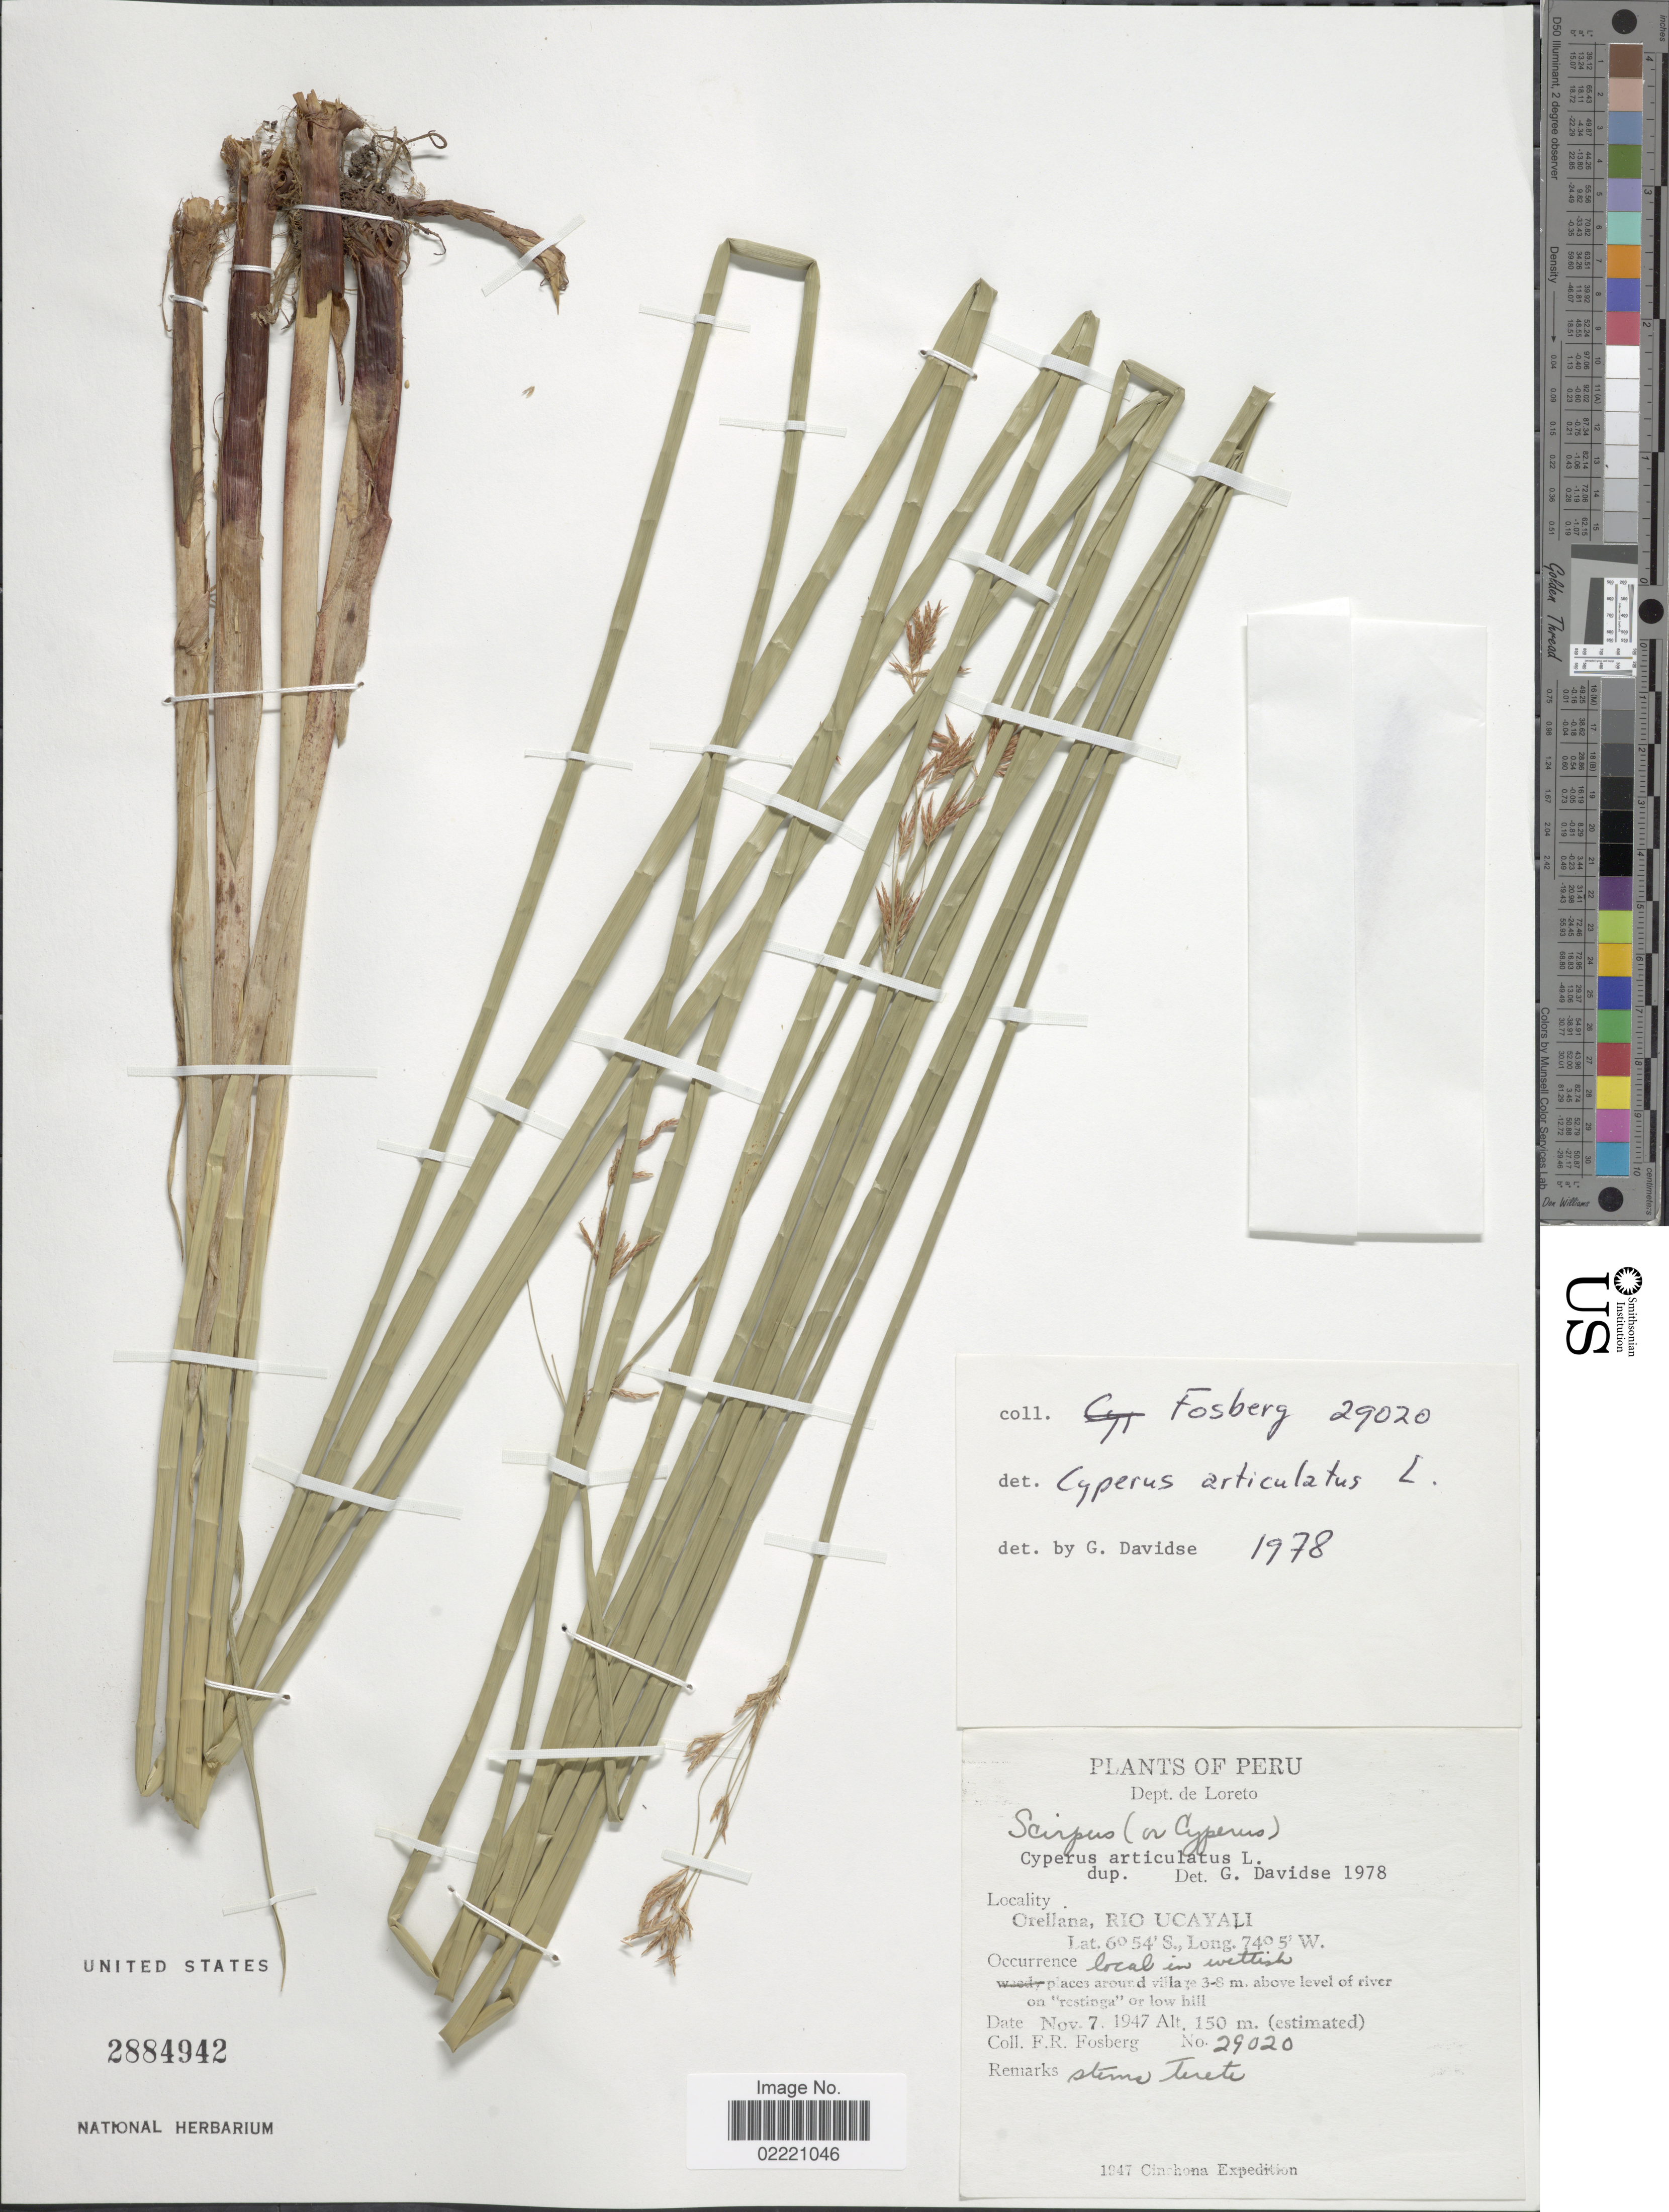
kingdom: Plantae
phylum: Tracheophyta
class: Liliopsida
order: Poales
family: Cyperaceae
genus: Cyperus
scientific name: Cyperus articulatus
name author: L.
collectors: F. R. Fosberg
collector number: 29020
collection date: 1947-11-07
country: Peru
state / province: Loreto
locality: Crellana, Rio Ucayali, local in wettish places around village 3-8m. above level of river on "restinga" or low hill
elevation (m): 150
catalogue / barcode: US 2884942